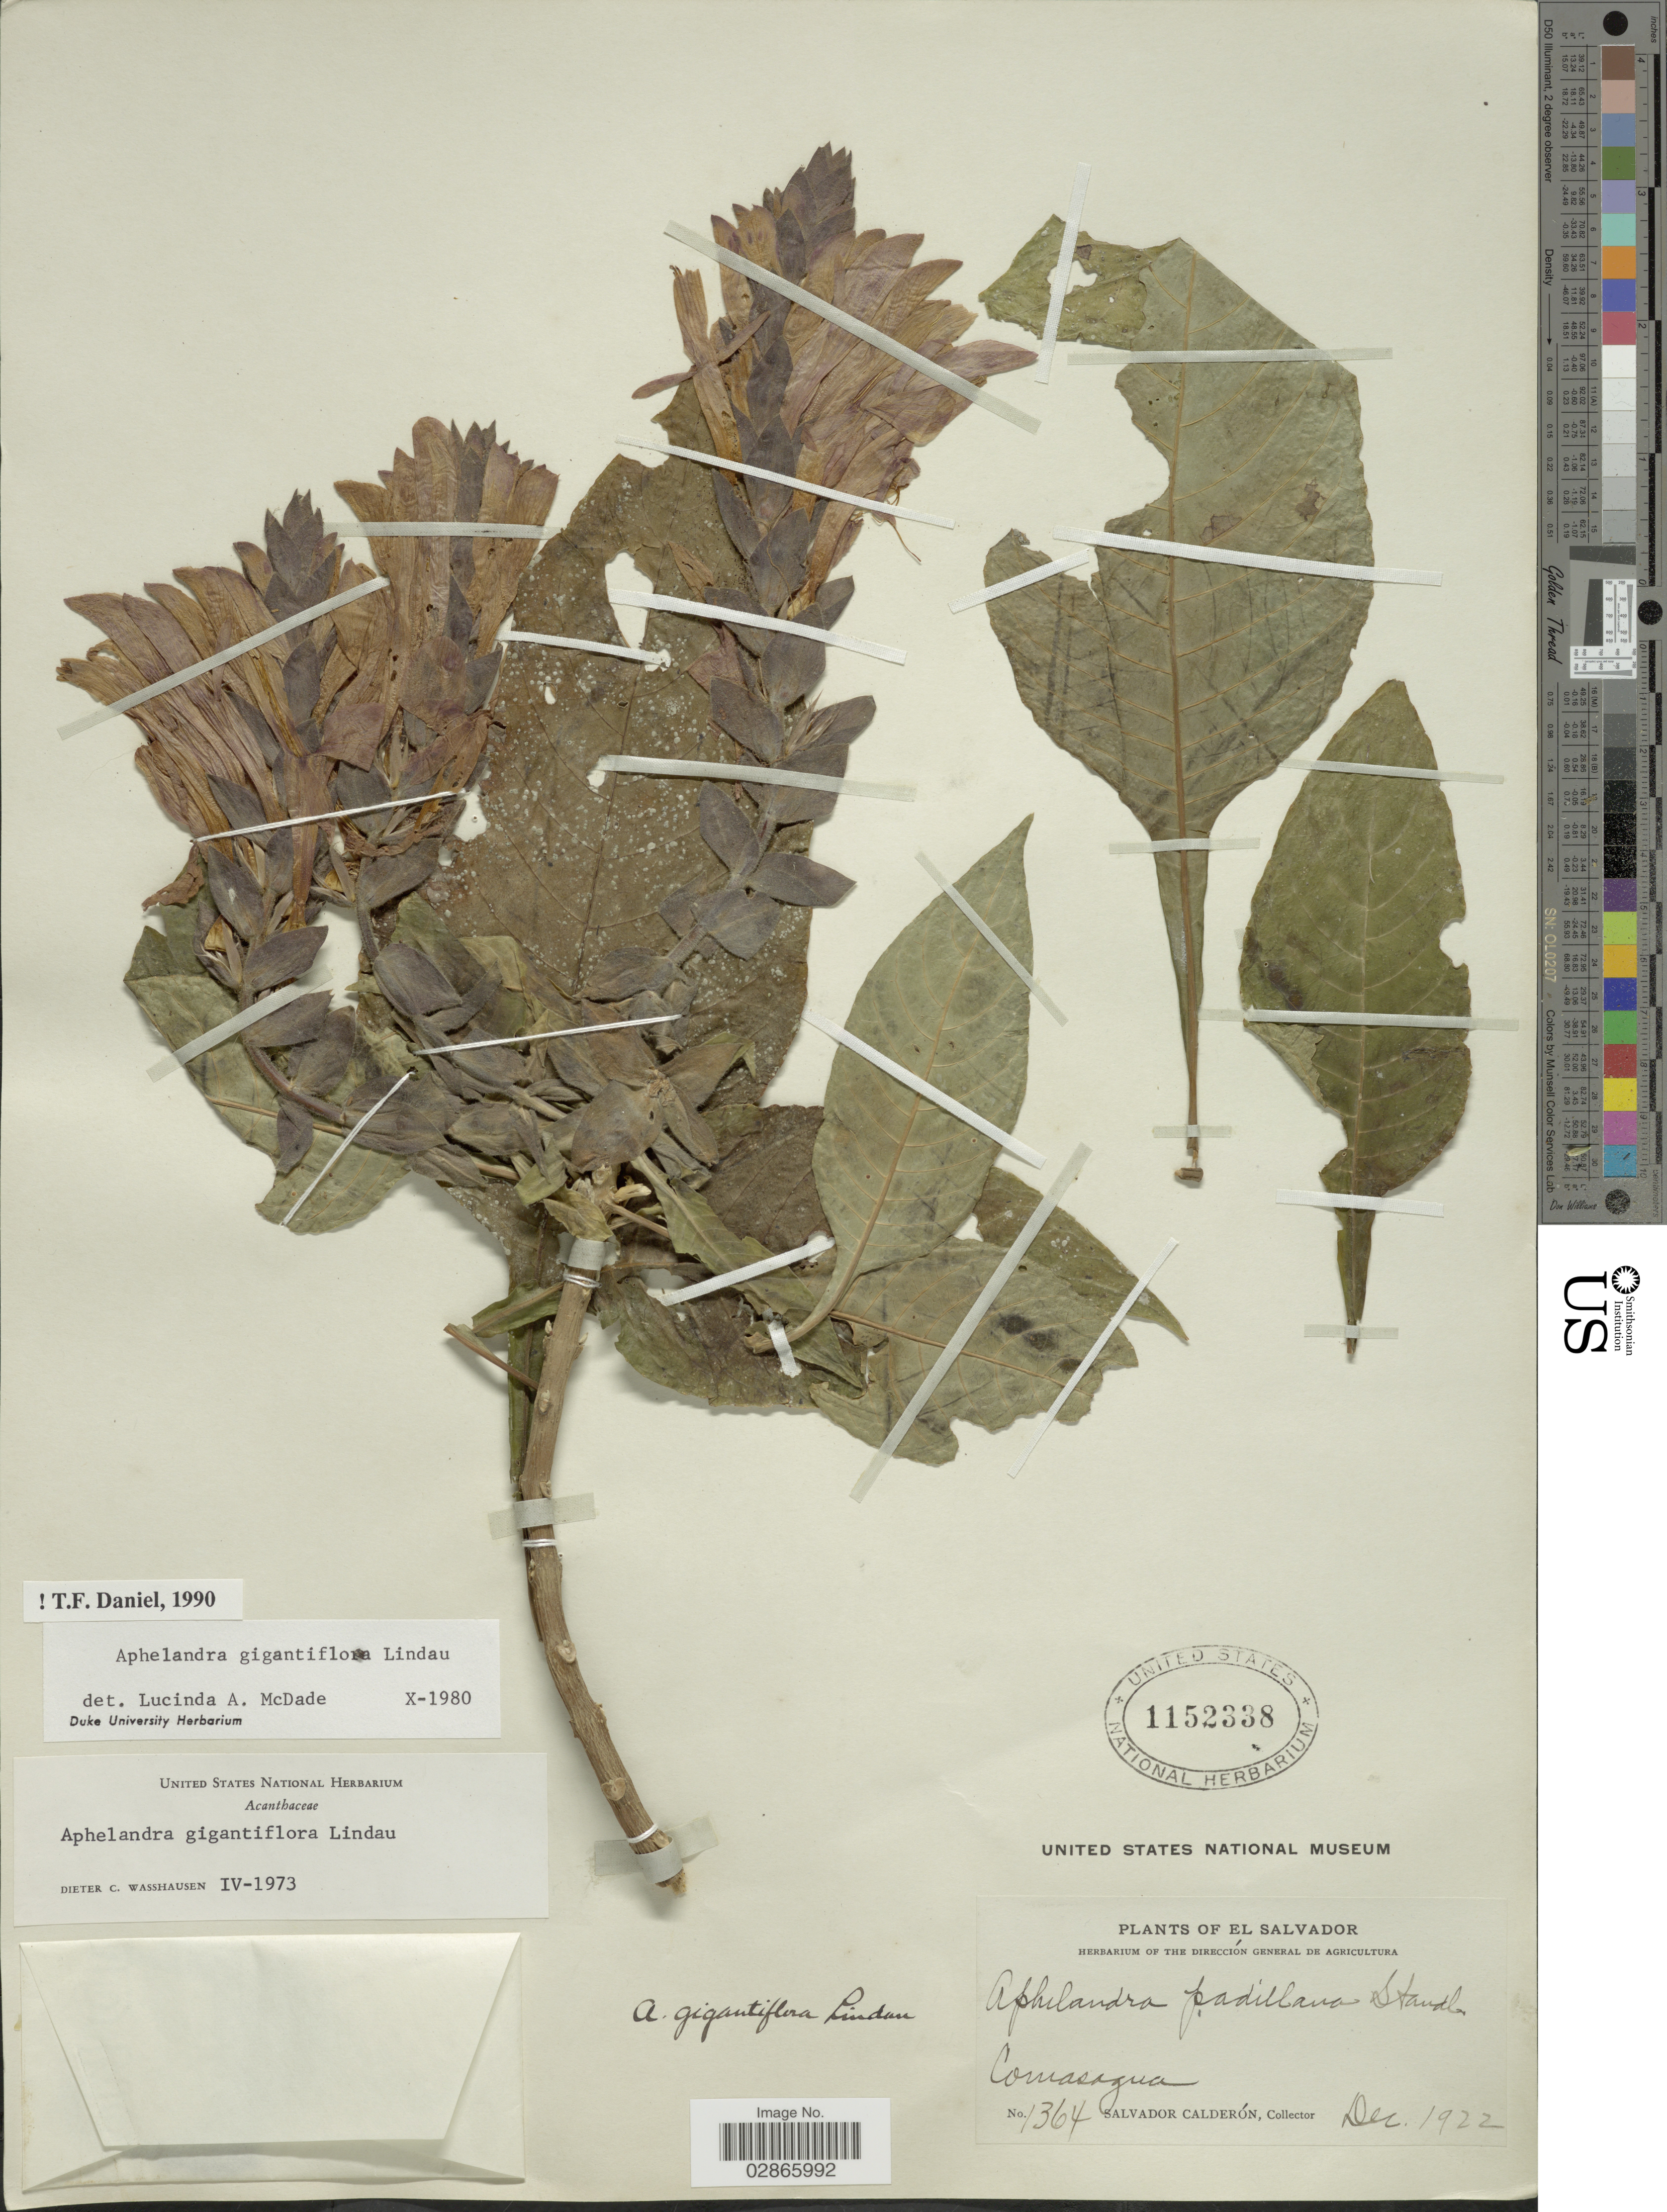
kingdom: Plantae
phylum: Tracheophyta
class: Magnoliopsida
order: Lamiales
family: Acanthaceae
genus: Aphelandra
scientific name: Aphelandra gigantiflora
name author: Lindau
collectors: S. Calderón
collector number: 1364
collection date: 1922-12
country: El Salvador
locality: Comasagua.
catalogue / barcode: US 1152338